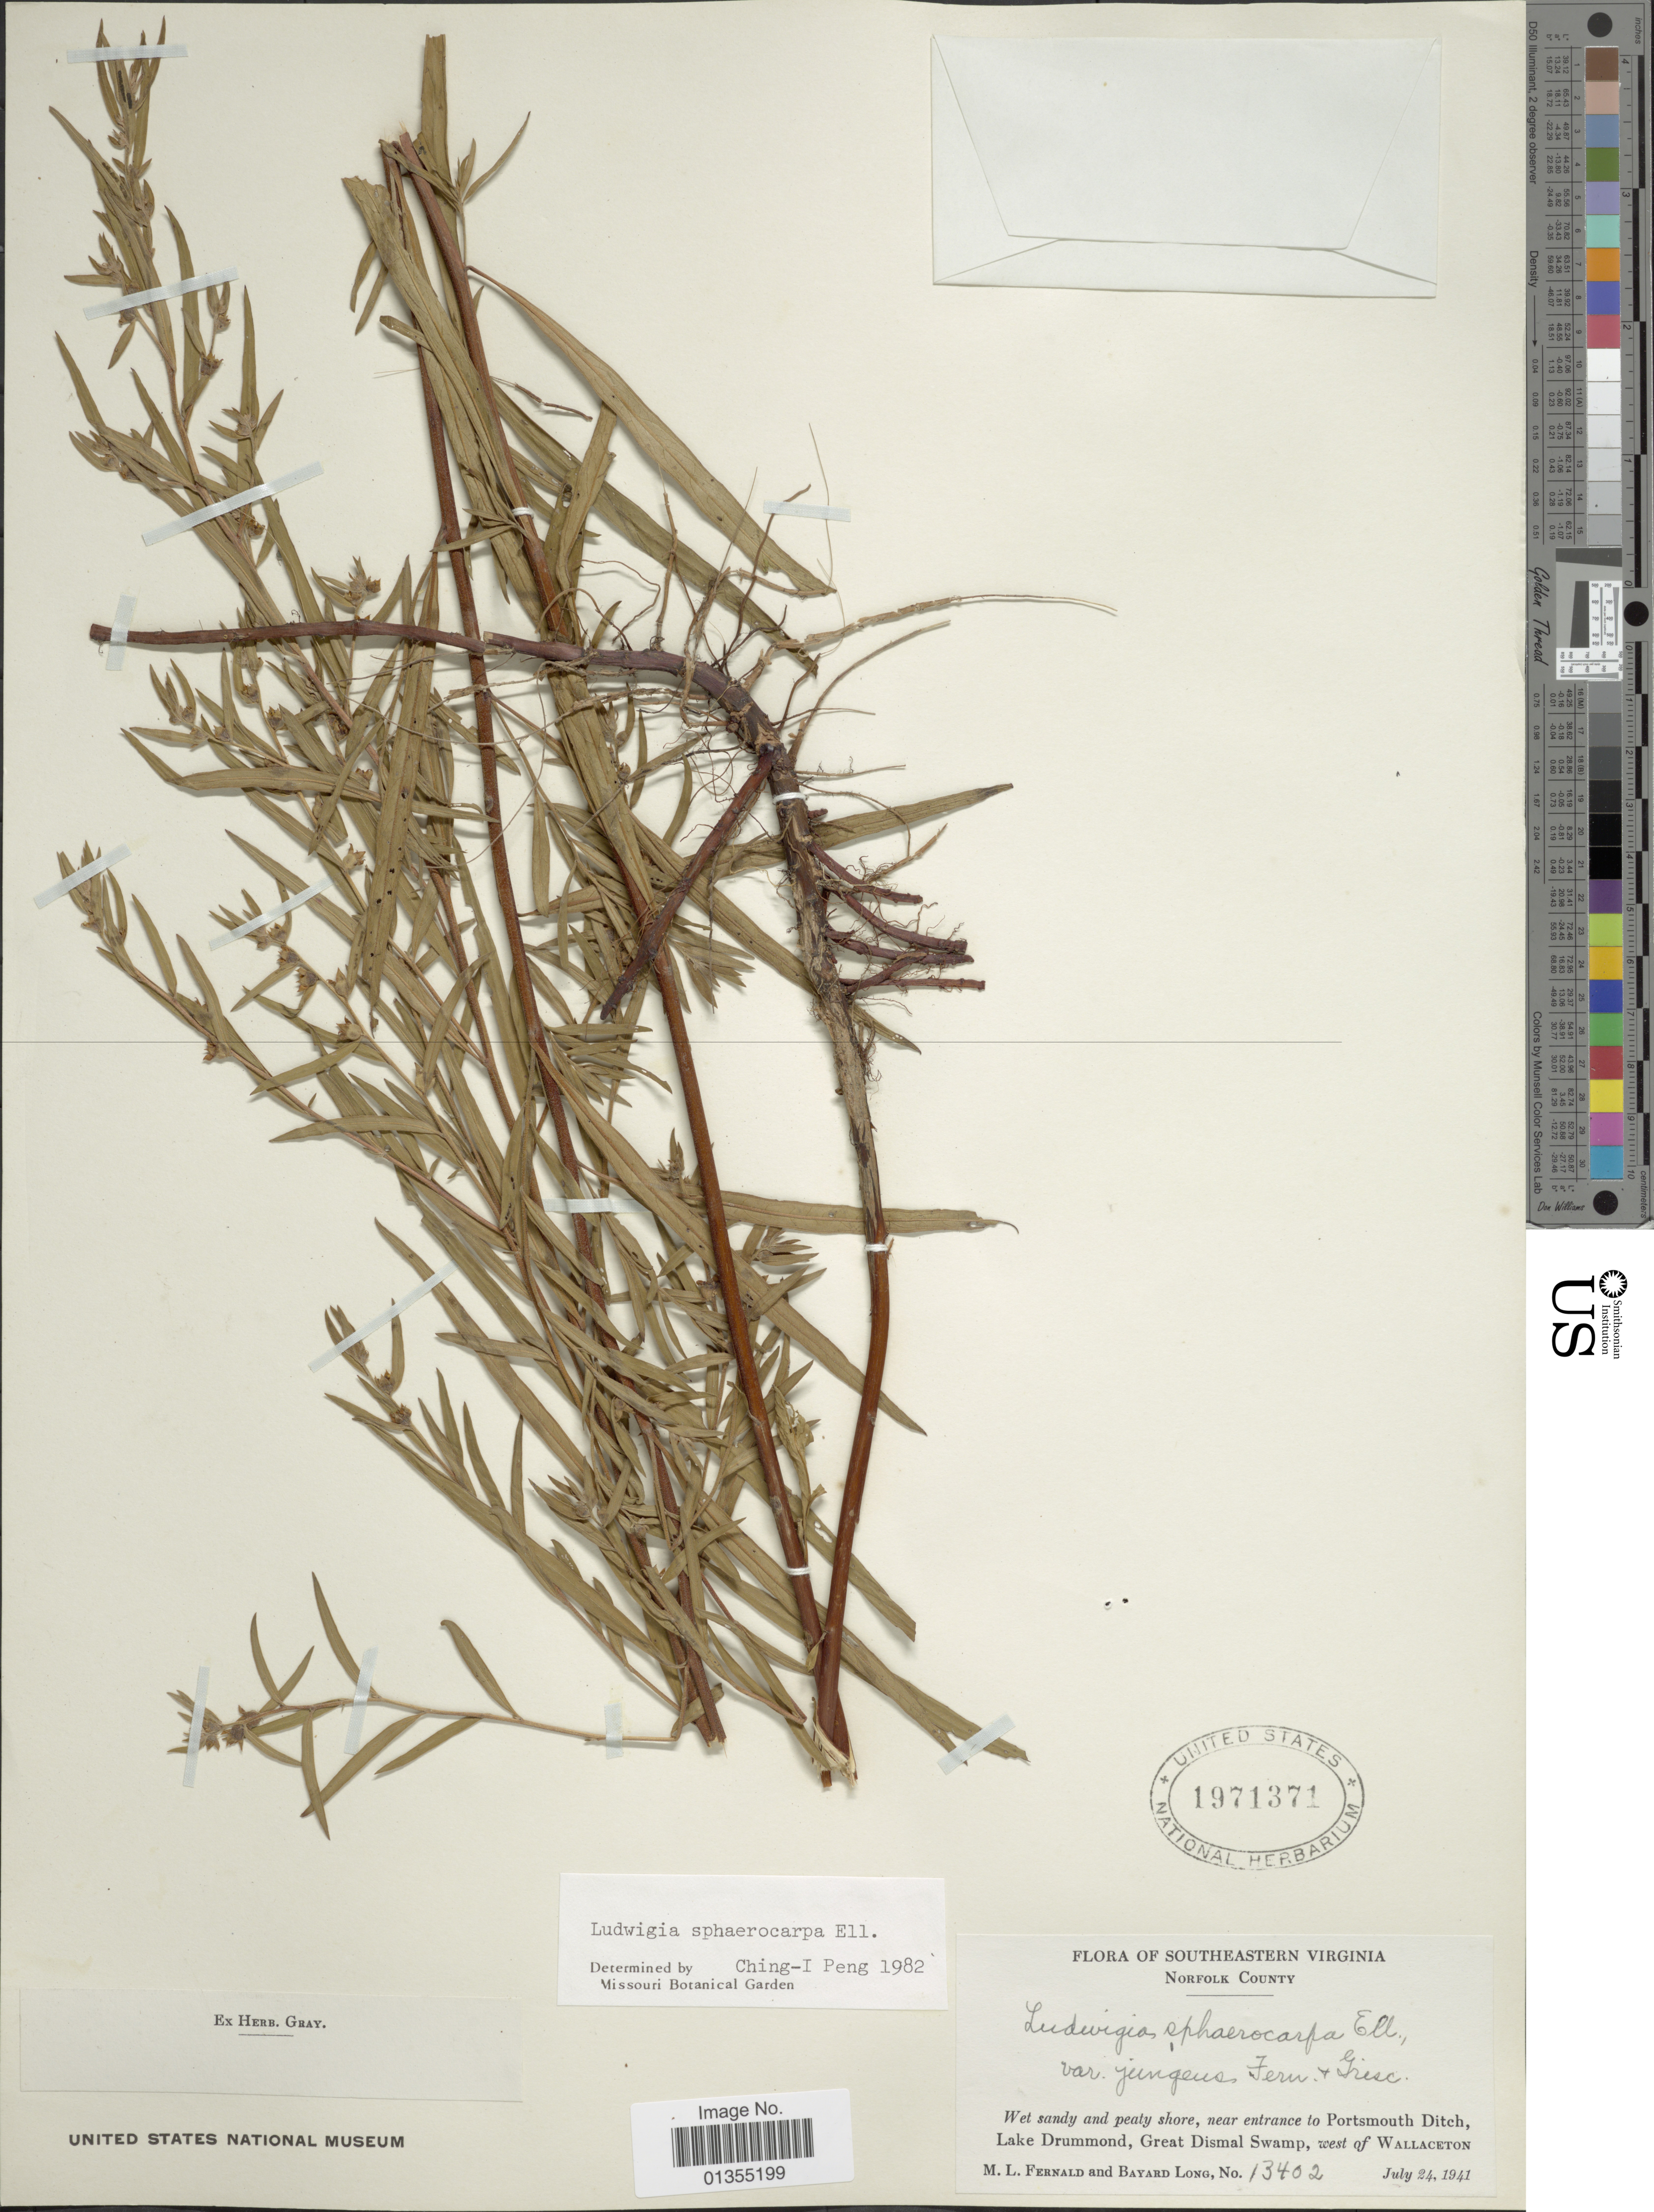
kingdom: Plantae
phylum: Tracheophyta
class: Magnoliopsida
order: Myrtales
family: Onagraceae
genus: Ludwigia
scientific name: Ludwigia sphaerocarpa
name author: Elliott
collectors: M. L. Fernald & B. Long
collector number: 13402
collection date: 1941-07-24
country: United States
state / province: Virginia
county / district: City of Norfolk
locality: Southeastern Virginia. Norfolk County. Portsmouth Ditch, Lake Drummond, Great Dismal Swamp, W of Wallaceton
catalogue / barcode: US 1971371